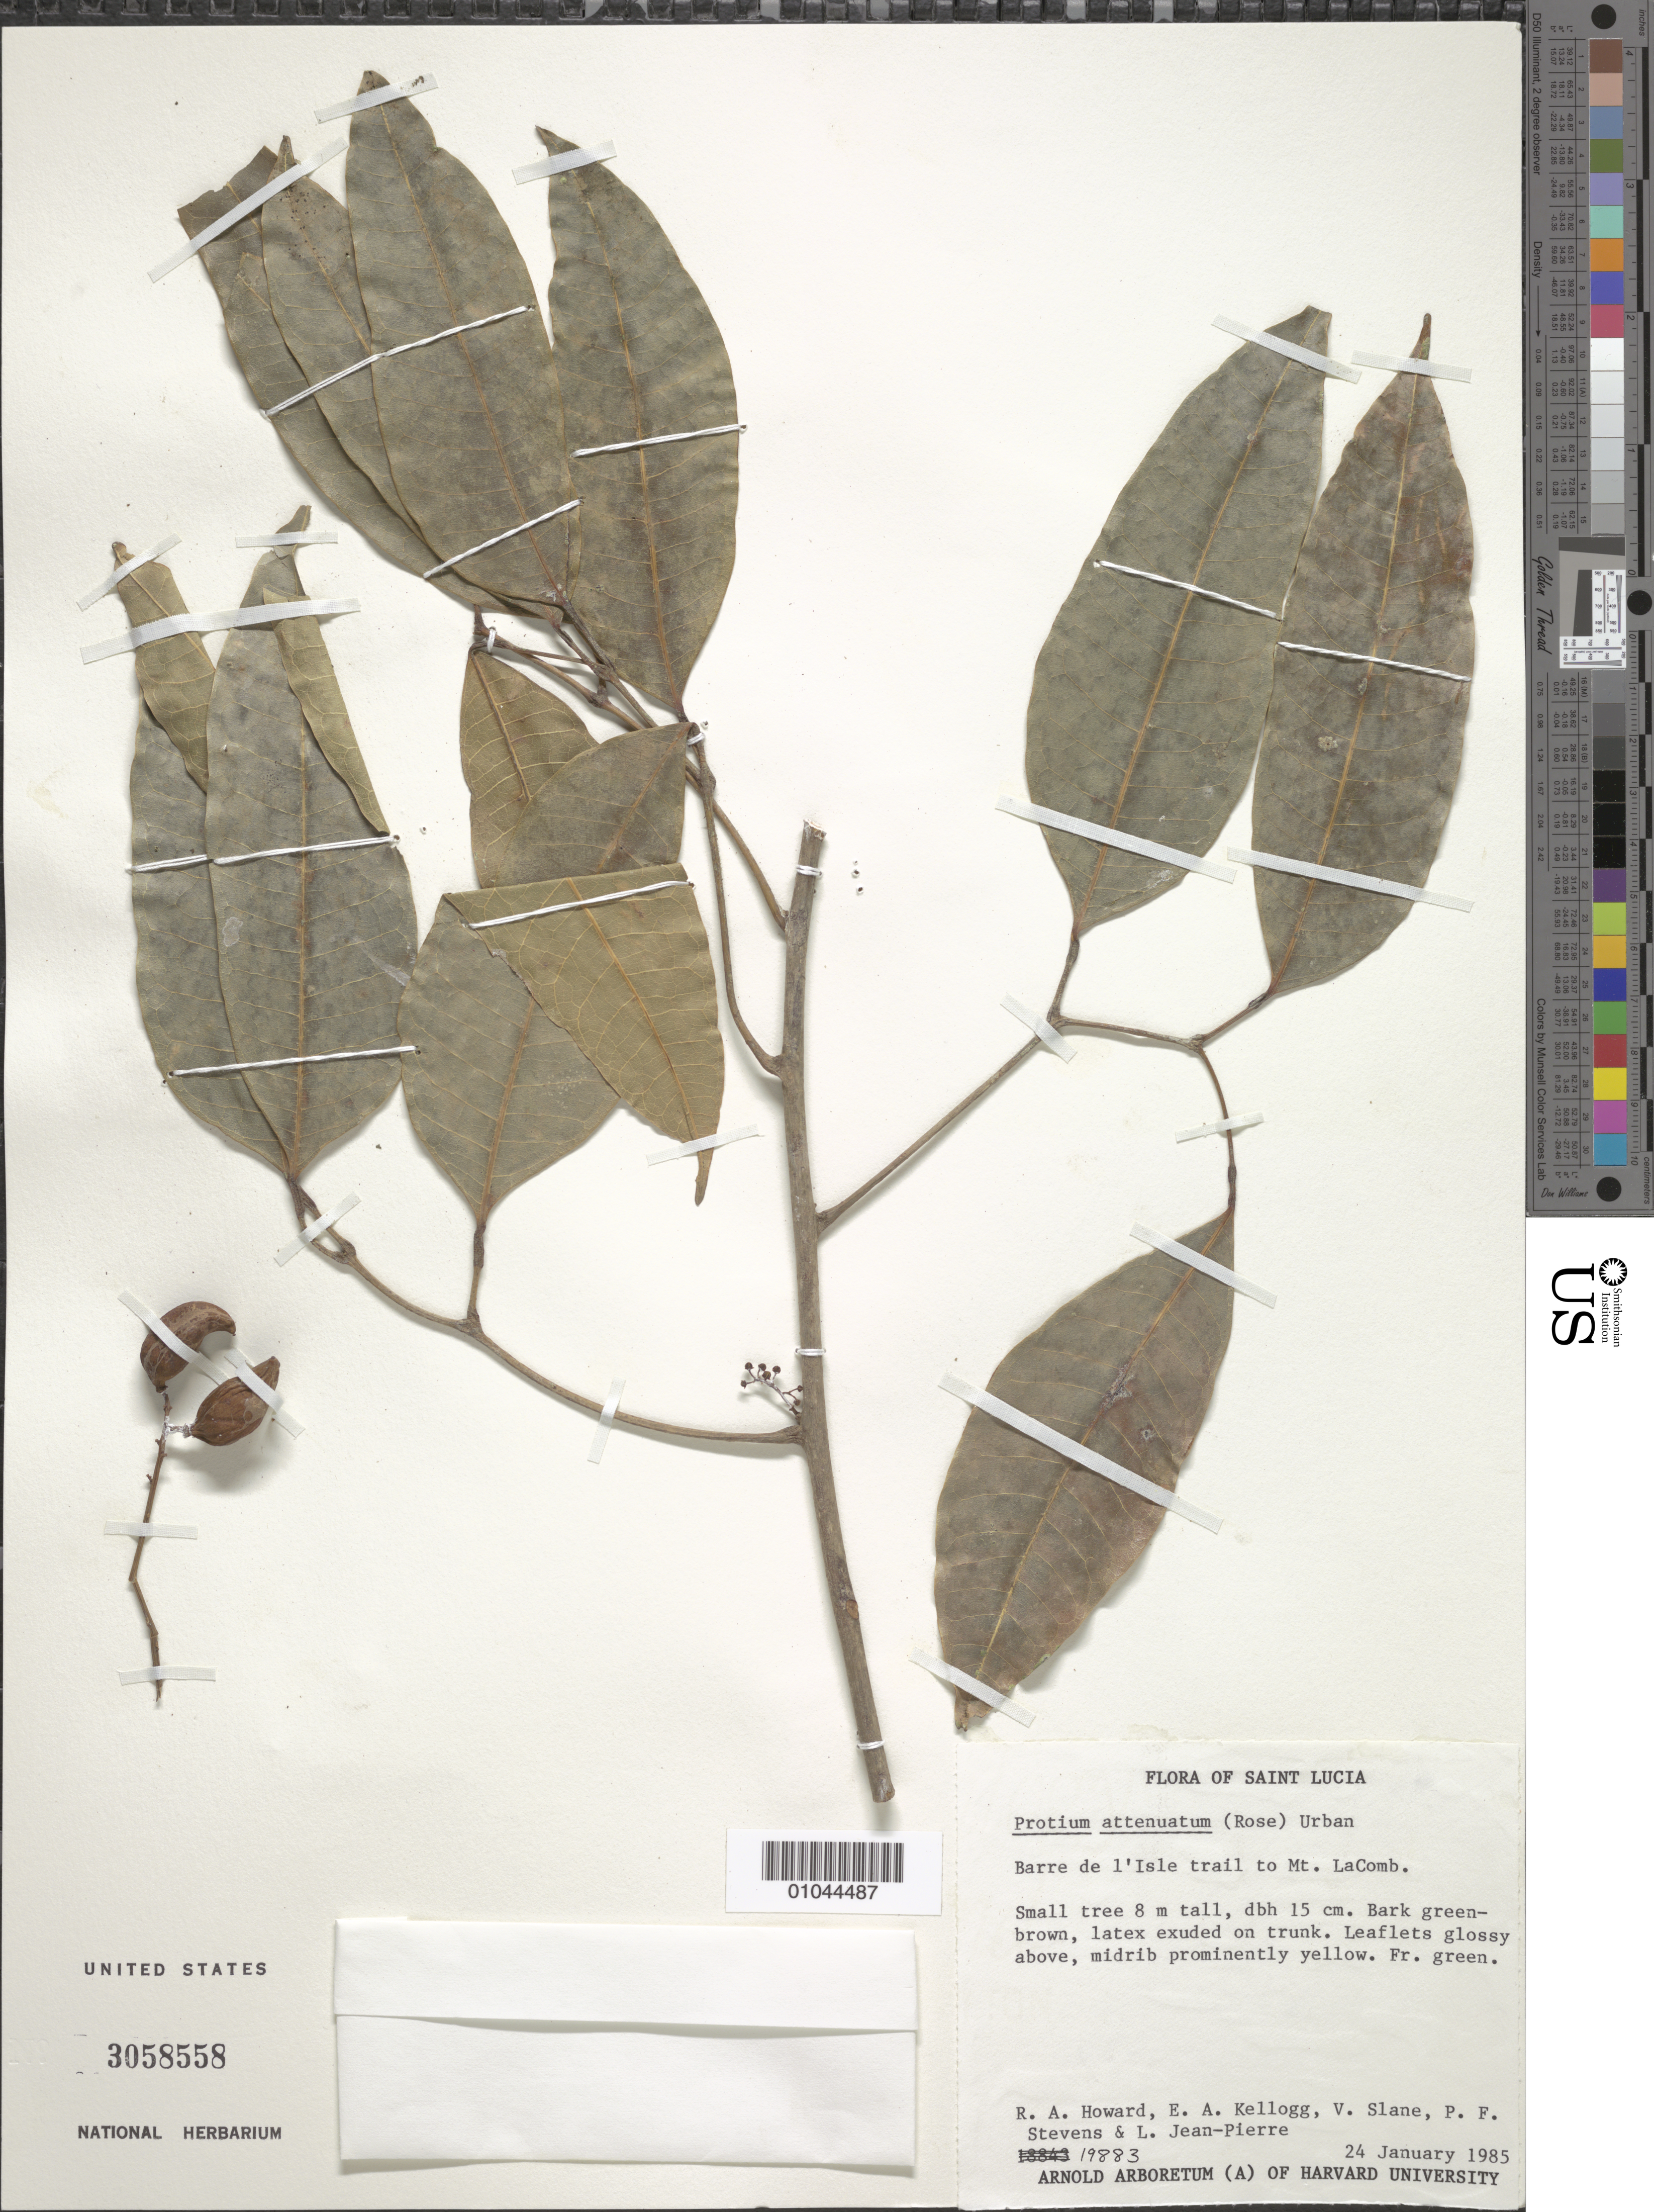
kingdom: Plantae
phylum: Tracheophyta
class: Magnoliopsida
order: Sapindales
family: Burseraceae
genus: Protium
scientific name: Protium attenuatum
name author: Urb.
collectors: R. A. Howard, E. A. Kellogg, V. Slane, P. F. Stevens & L. Pierre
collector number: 19883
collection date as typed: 24 Jan 1985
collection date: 1985-01-24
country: St. Lucia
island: St. Lucia I.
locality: Barre de l'isle trail to Mt. LaComb.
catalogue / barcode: US 3058558